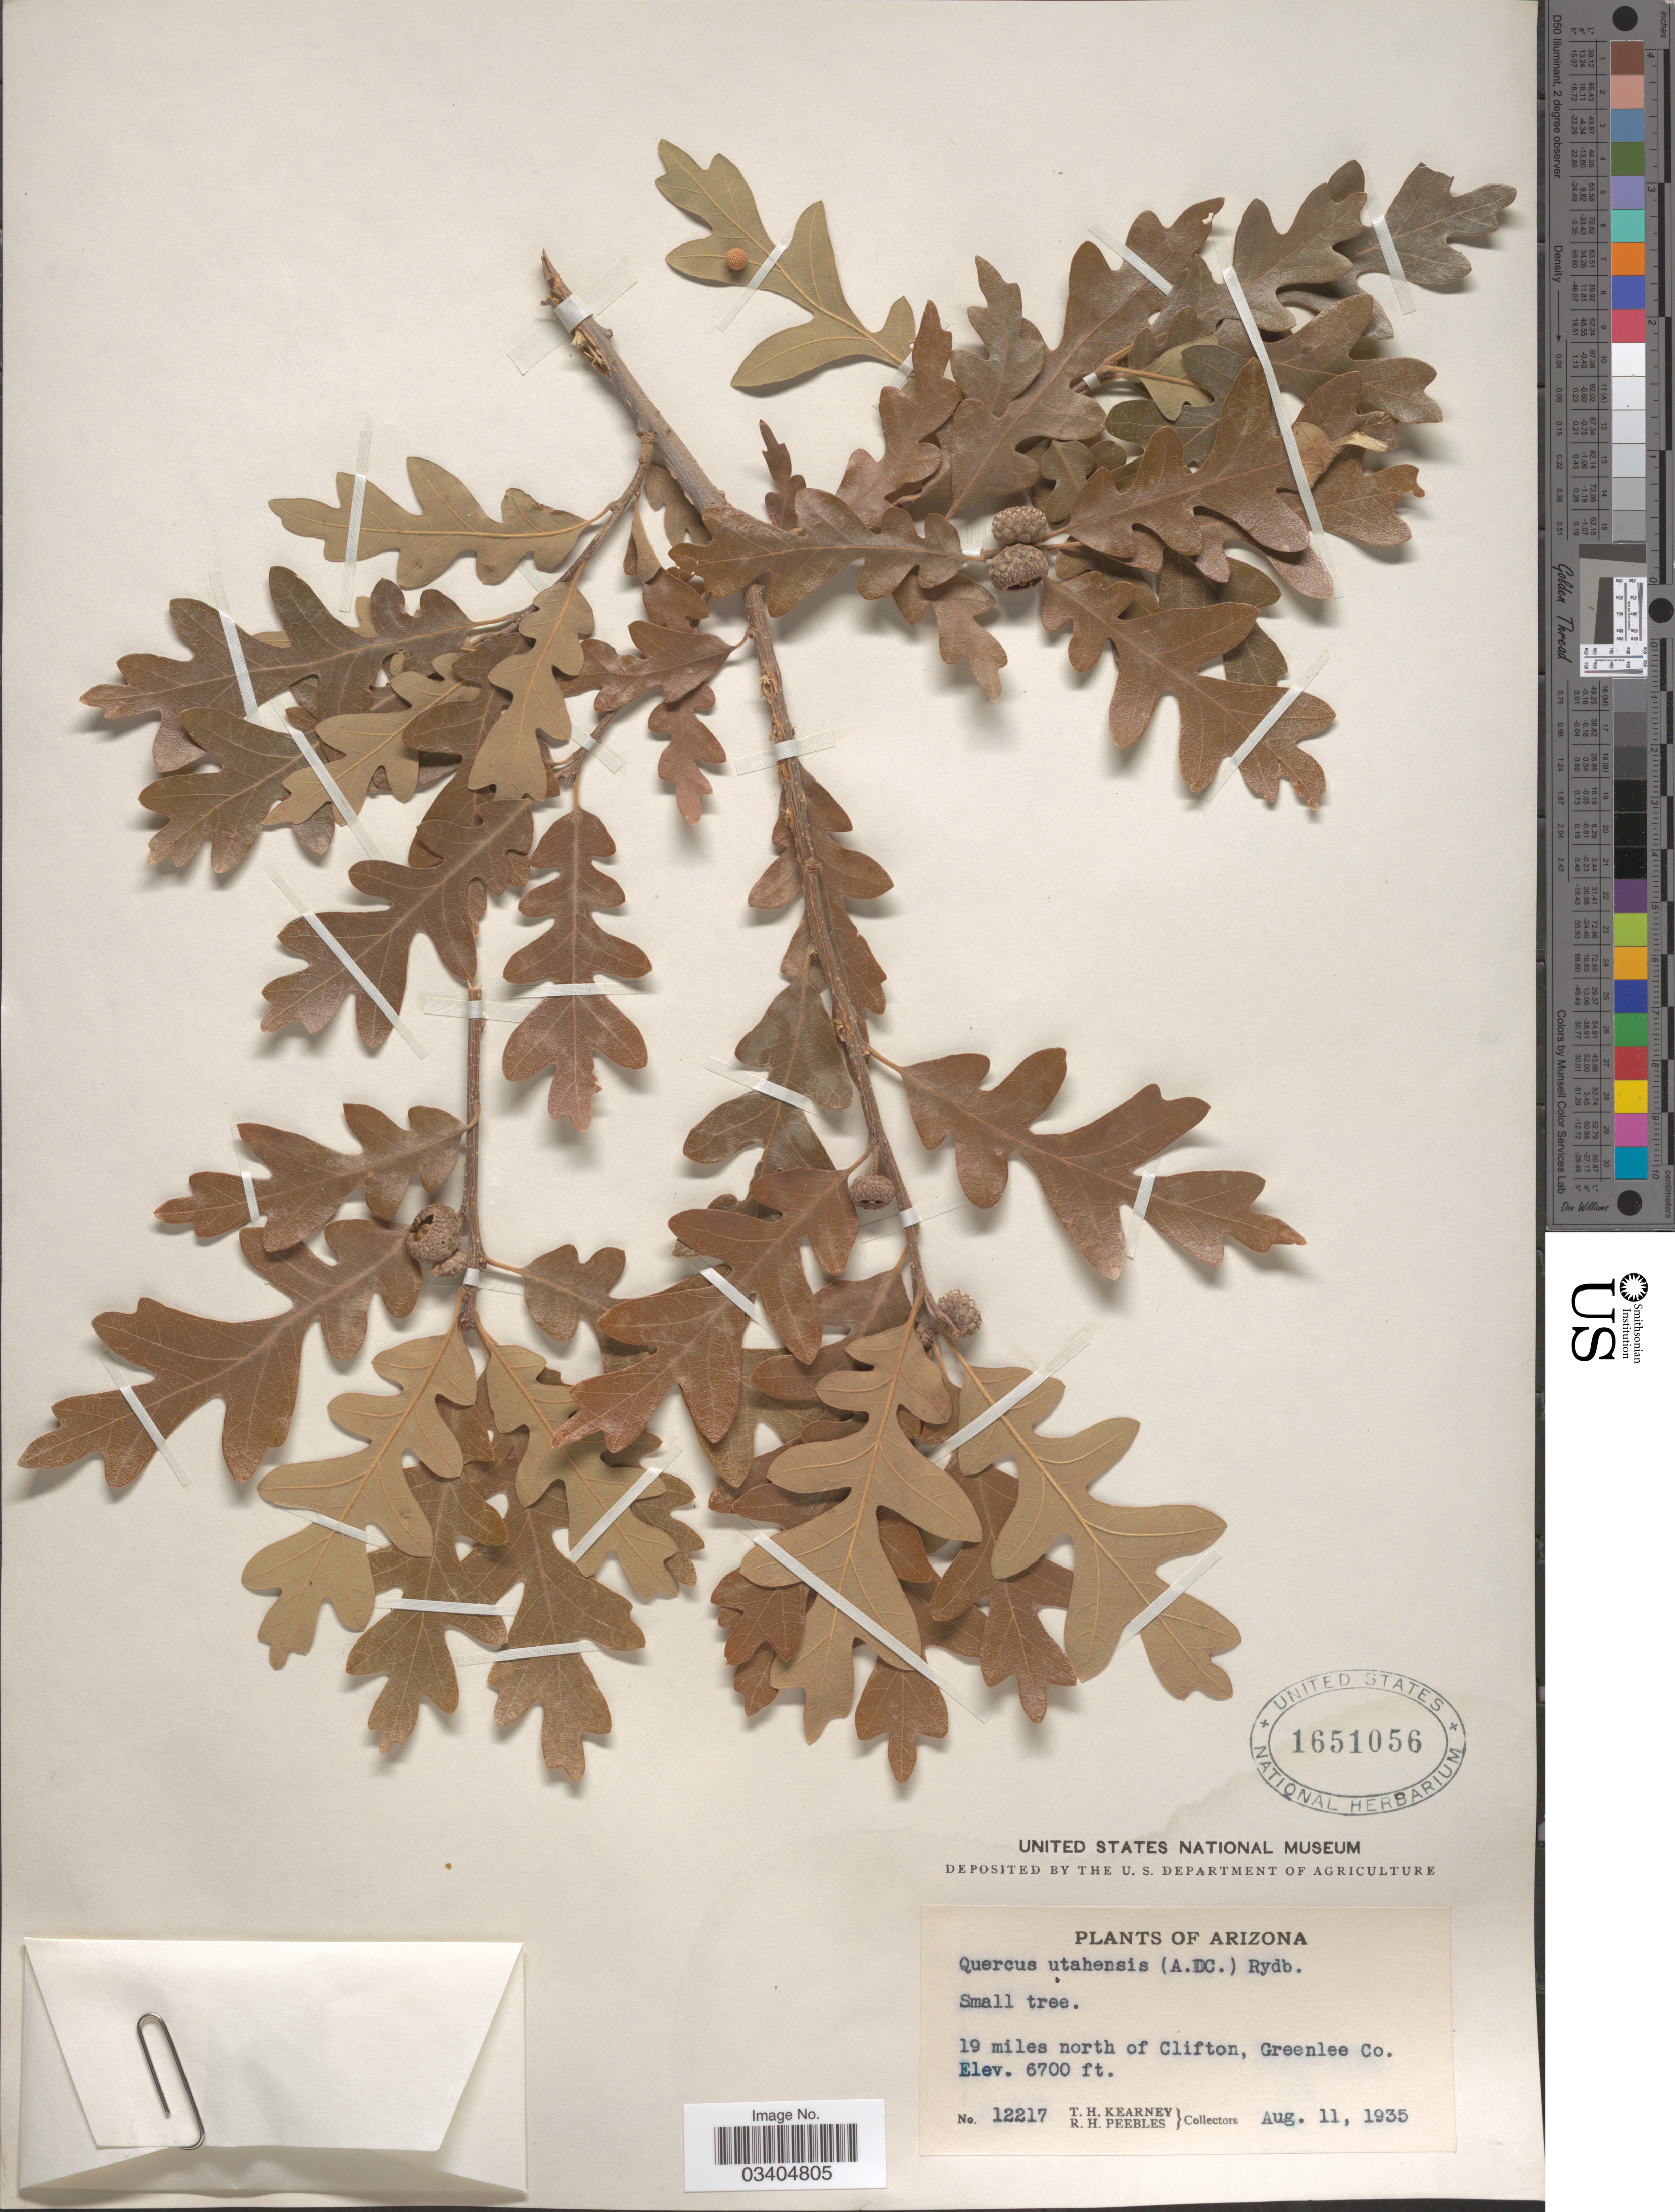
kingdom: Plantae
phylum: Tracheophyta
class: Magnoliopsida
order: Fagales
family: Fagaceae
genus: Quercus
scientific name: Quercus gambelii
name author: Nutt.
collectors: T. H. Kearney & R. H. Peebles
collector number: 12217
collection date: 1935-08-11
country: United States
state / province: Arizona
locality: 19 miles north of Clifton, Greenlee Co.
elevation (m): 2042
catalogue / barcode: US 1651056